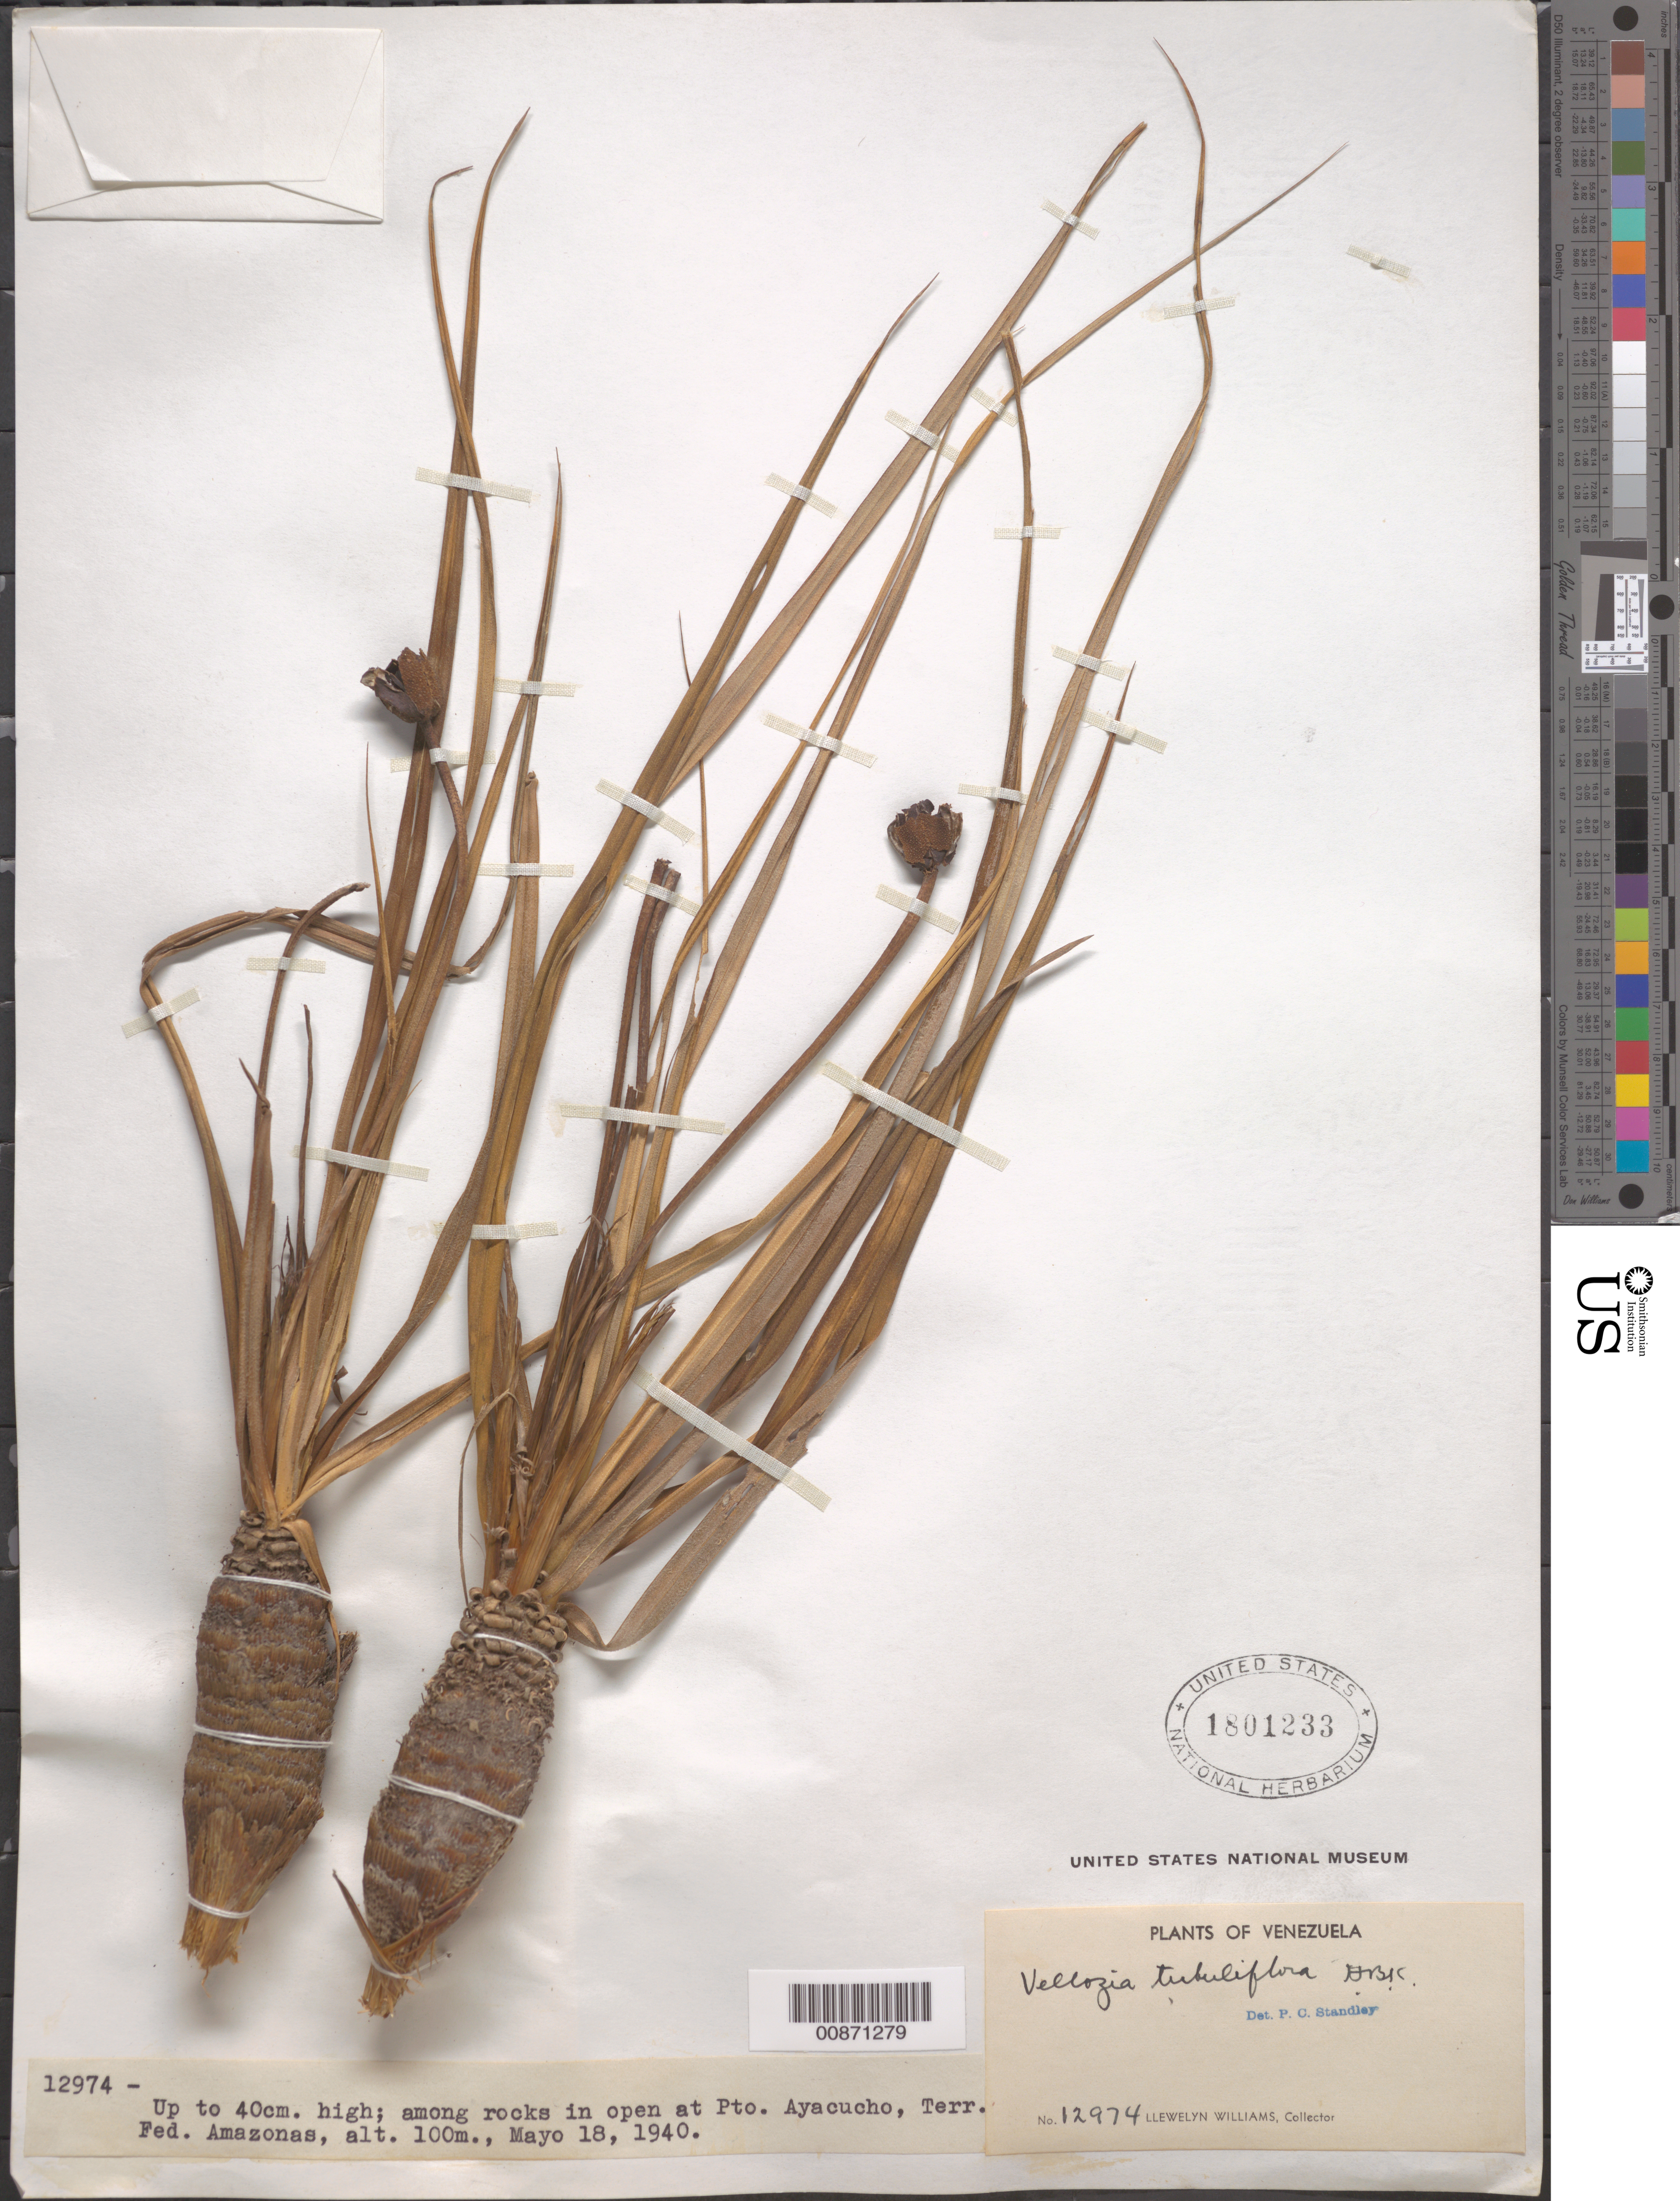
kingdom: Plantae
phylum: Tracheophyta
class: Liliopsida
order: Pandanales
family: Velloziaceae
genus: Vellozia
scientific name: Vellozia tubiflora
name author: (A. Rich.) Kunth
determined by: Standley, Paul C.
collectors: Ll. Williams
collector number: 12974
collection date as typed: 18-May-40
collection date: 1940-05-18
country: Venezuela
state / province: Amazonas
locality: Puerto Ayacucho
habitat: Among rocks in open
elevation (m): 100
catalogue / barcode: US 1801233